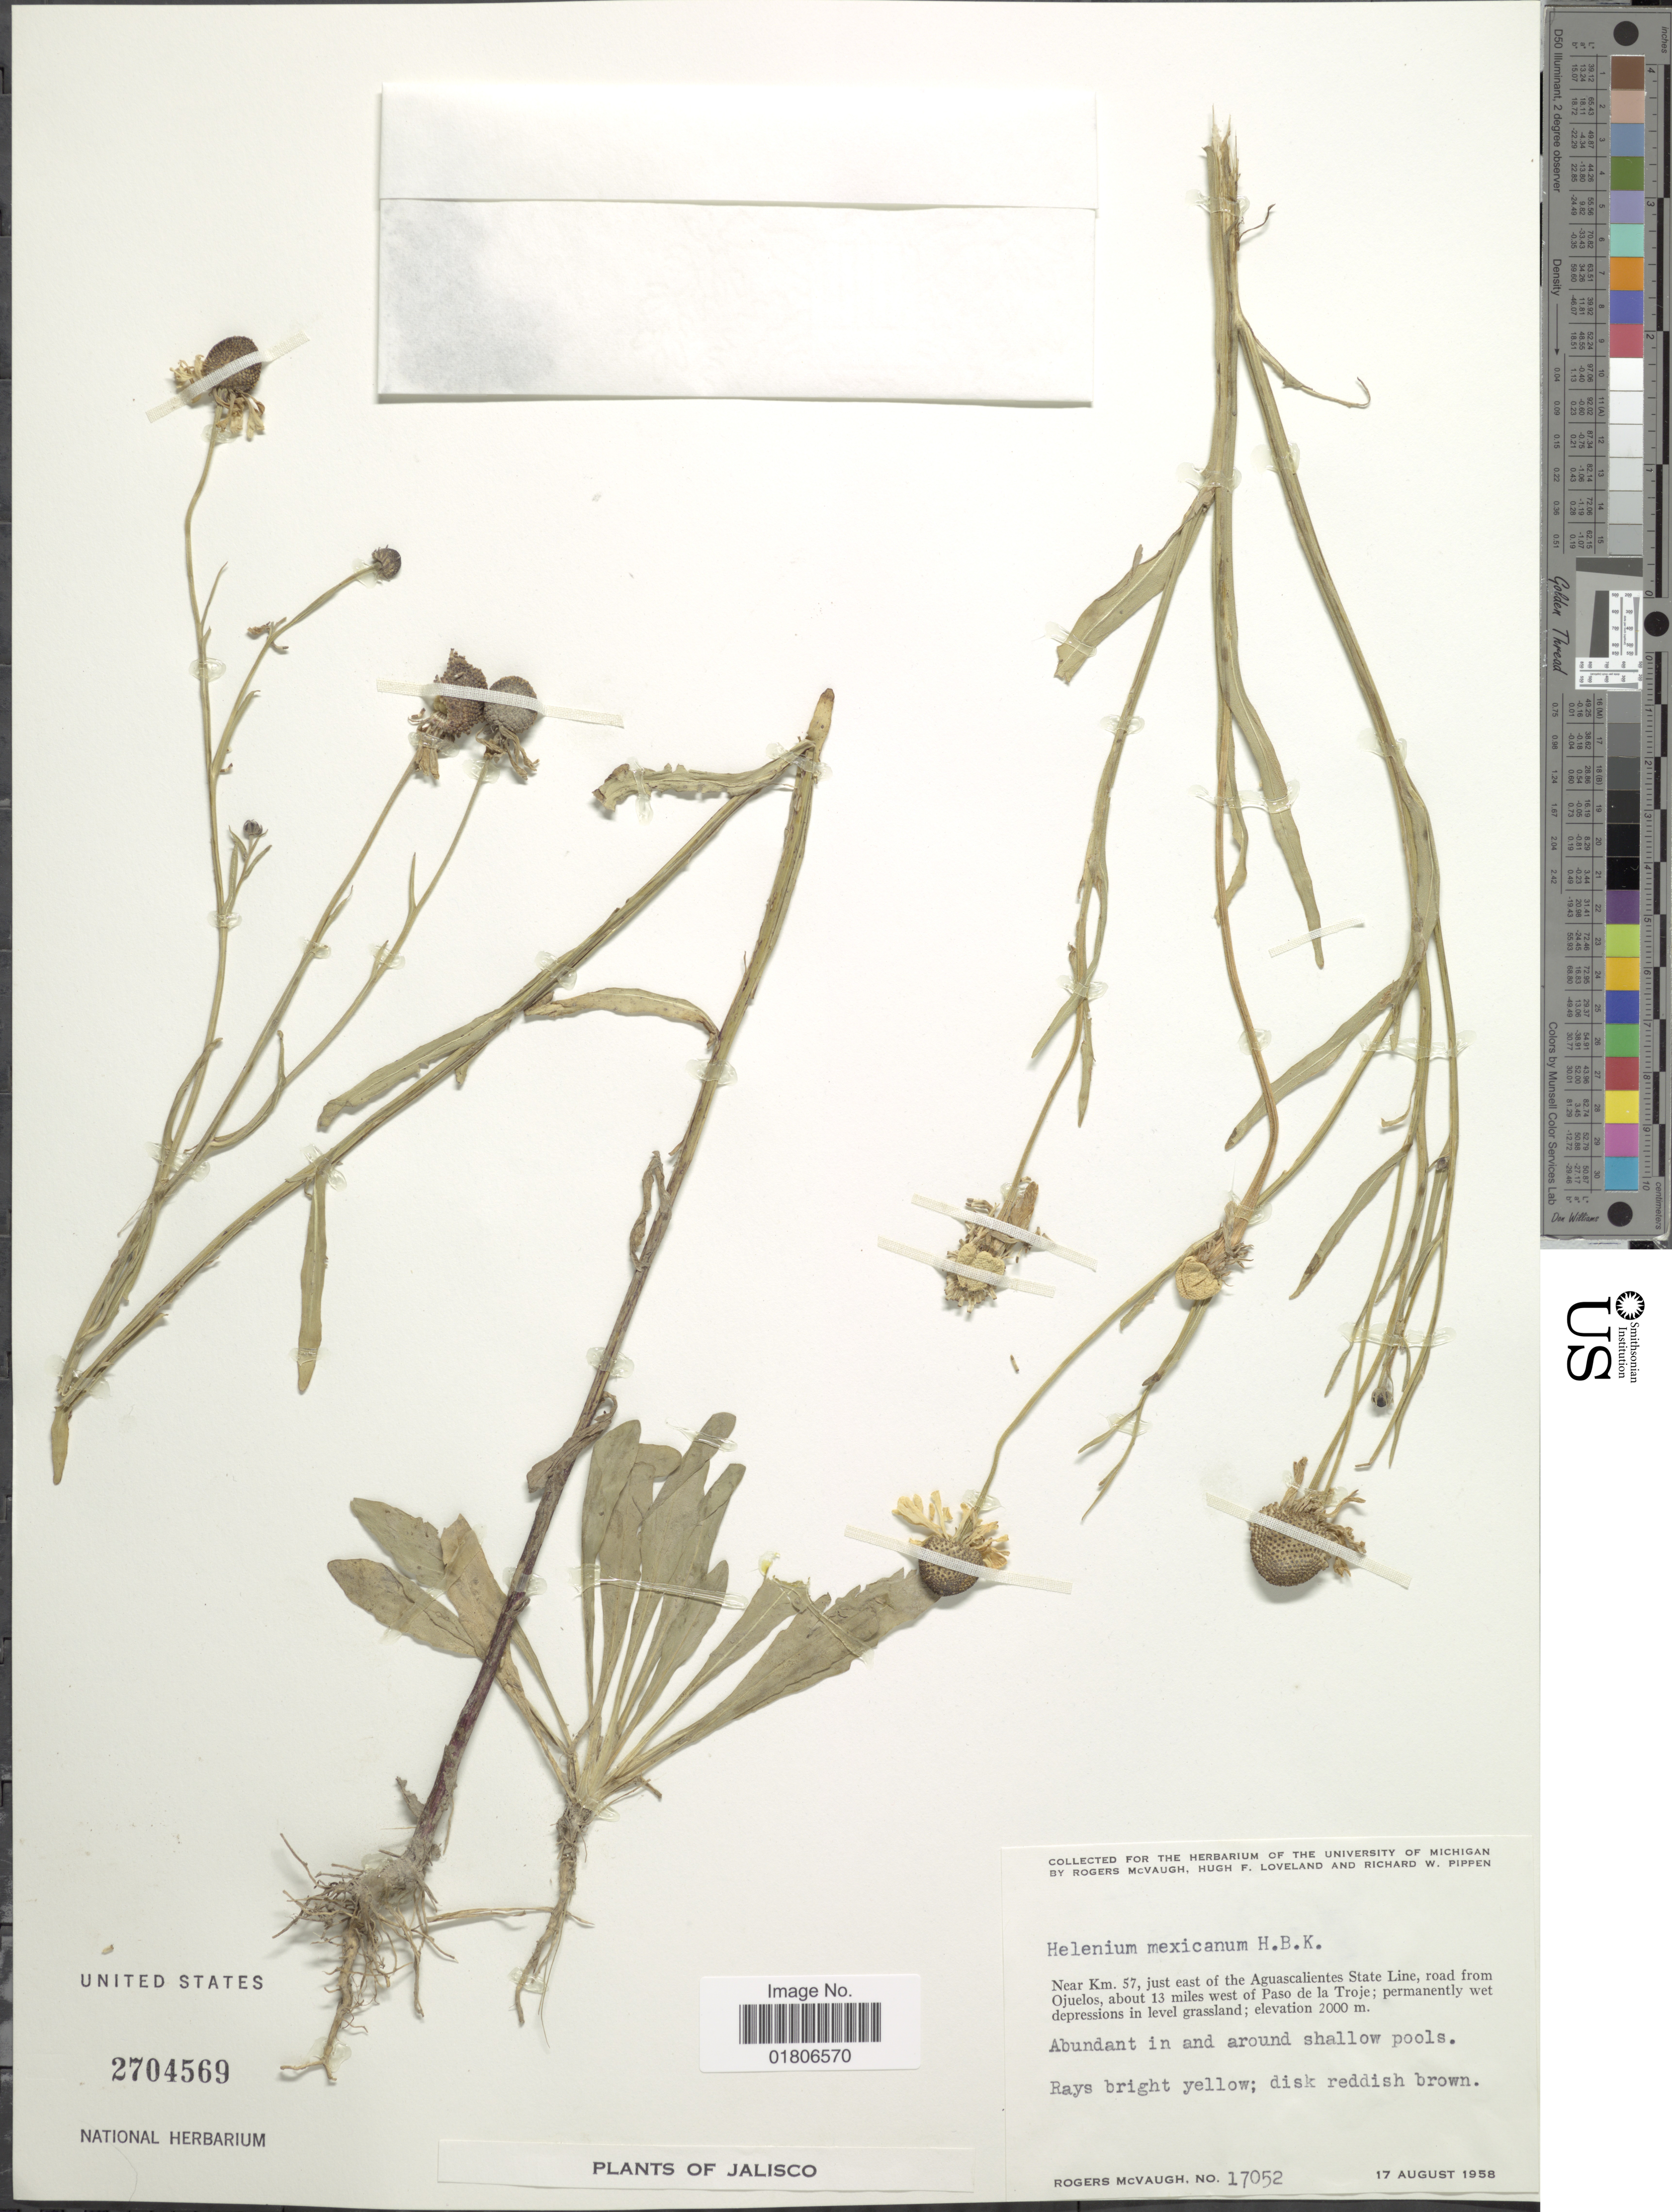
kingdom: Plantae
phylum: Tracheophyta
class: Magnoliopsida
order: Asterales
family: Asteraceae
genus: Helenium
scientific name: Helenium mexicanum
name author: Kunth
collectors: R. McVaugh, H. Loveland & R. W. Pippen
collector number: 17052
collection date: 1958-08-17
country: Mexico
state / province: Jalisco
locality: Near Km. 57, just east of the Aguascalientes State Line, road from Ojuelos, about 13 miles west of Paso de la Troje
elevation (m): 2000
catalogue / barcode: US 2704569